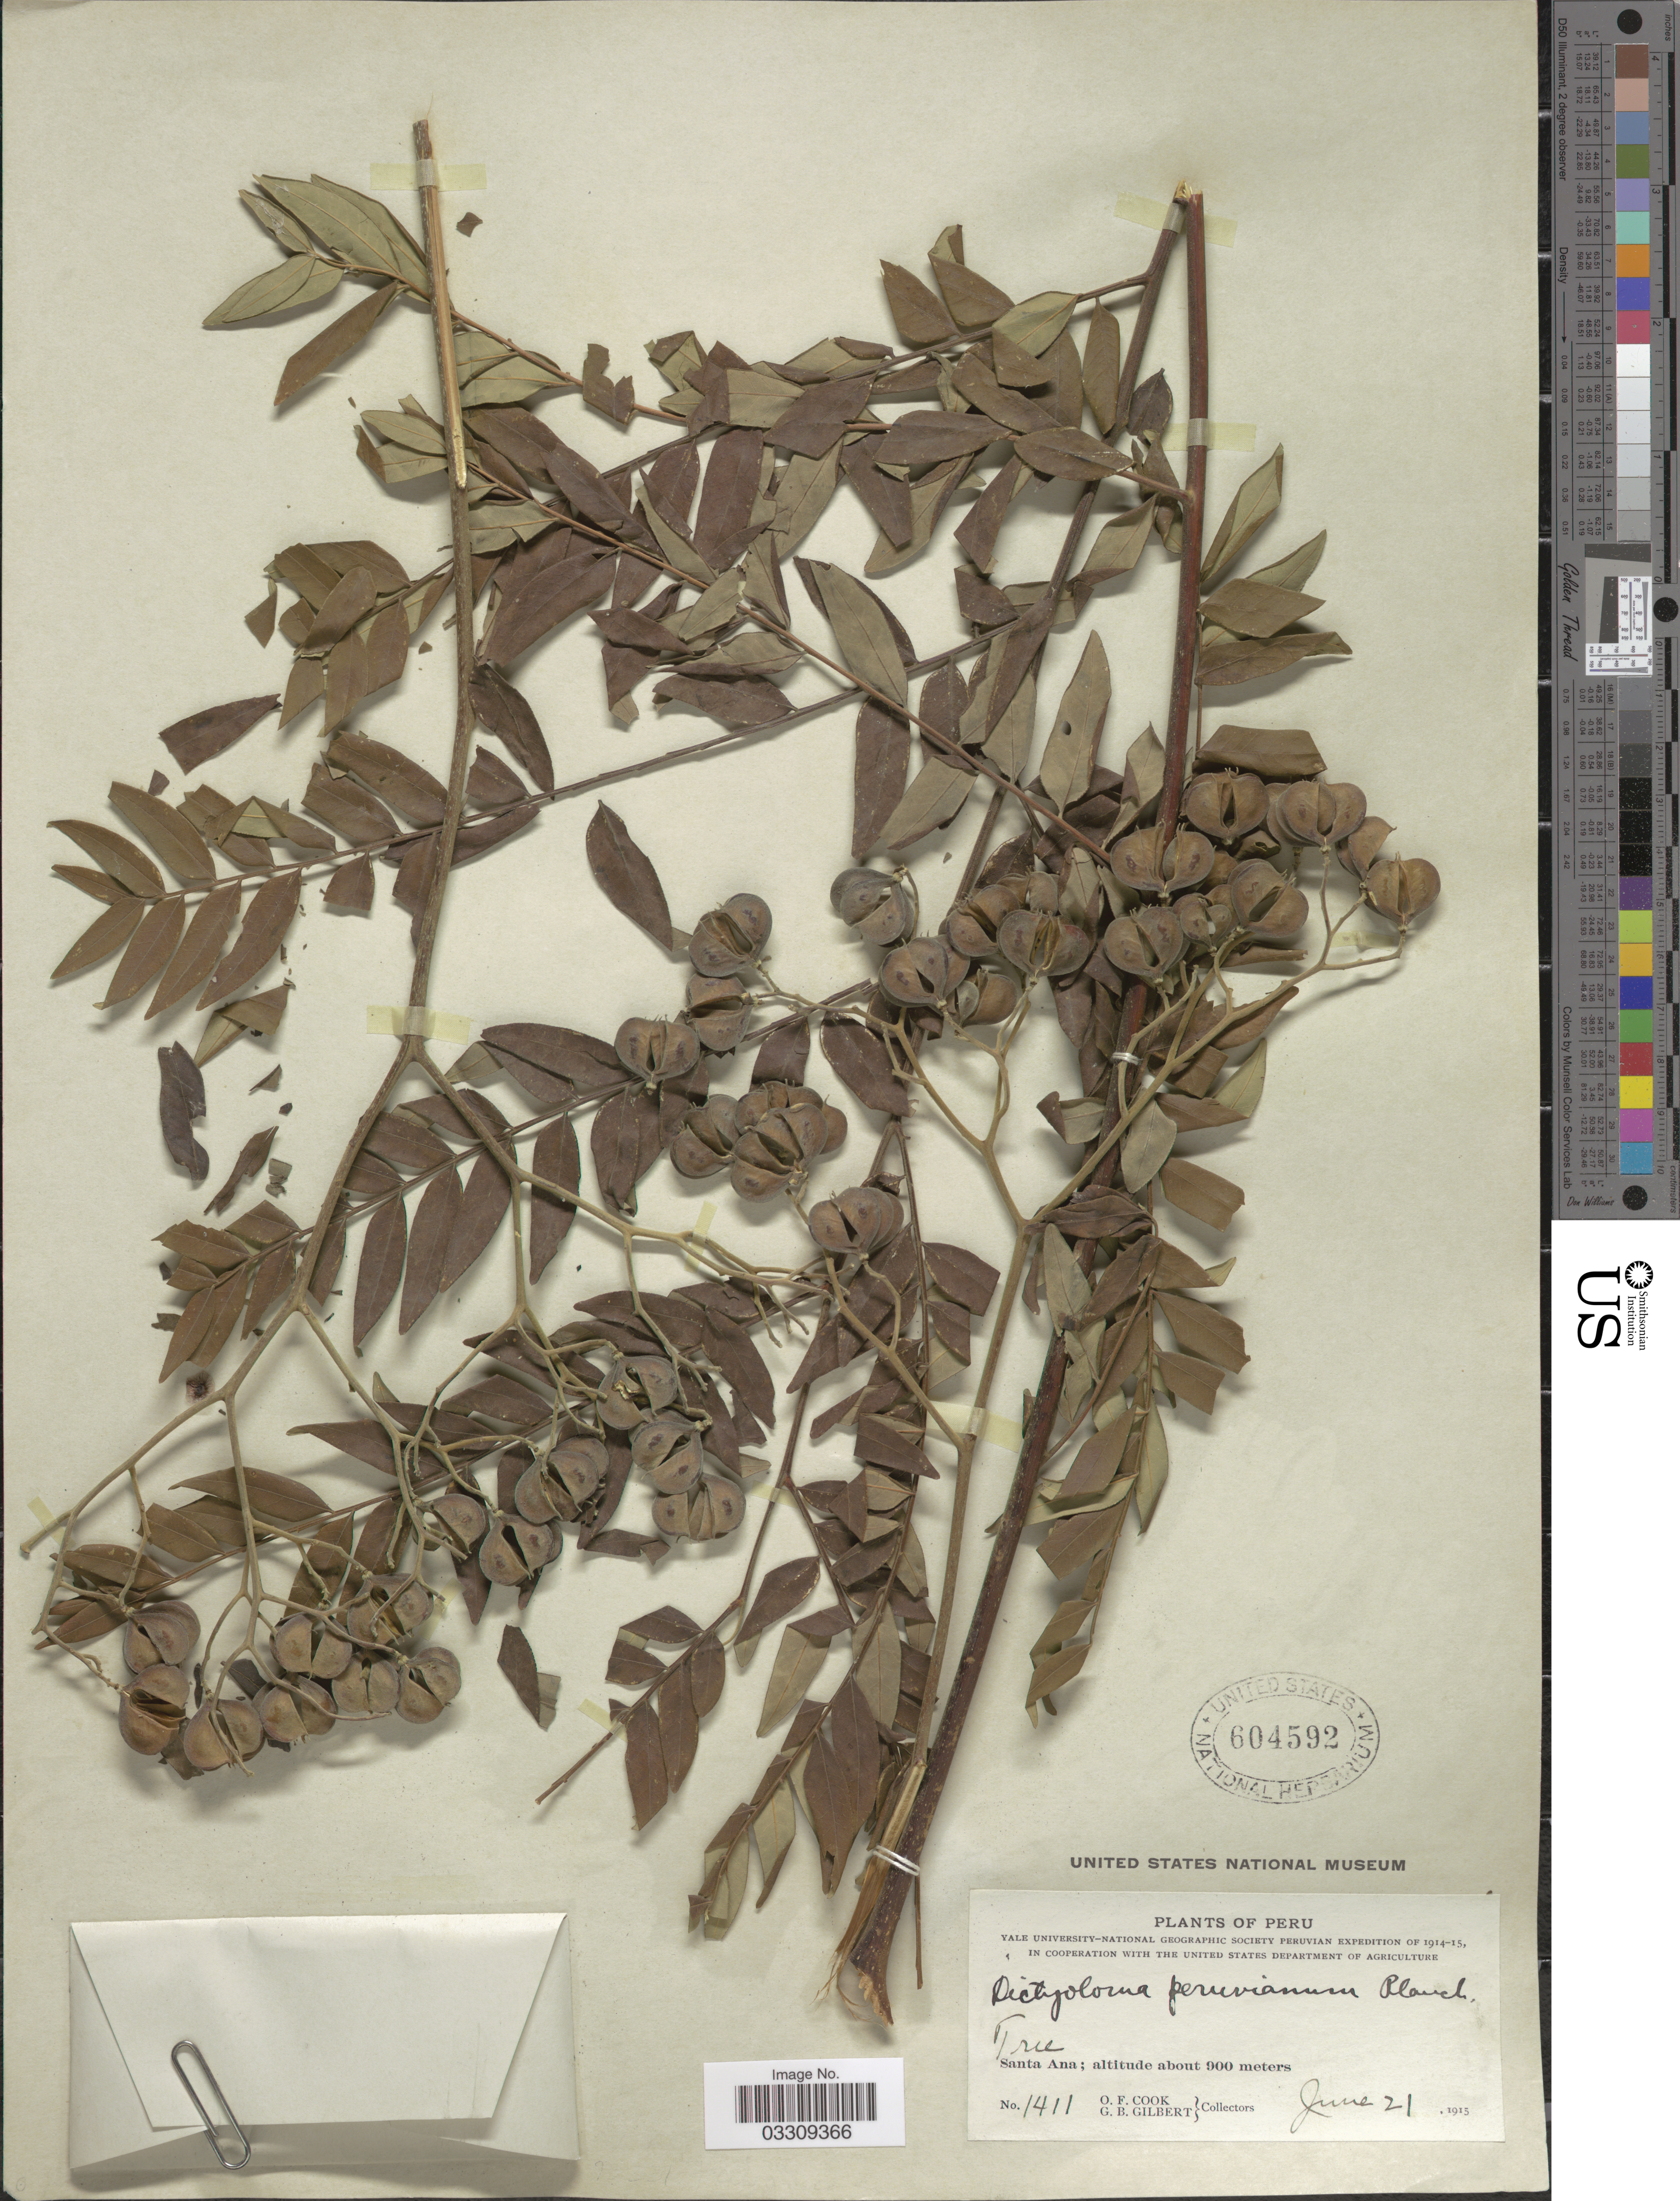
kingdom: Plantae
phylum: Tracheophyta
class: Magnoliopsida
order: Sapindales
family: Rutaceae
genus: Dictyoloma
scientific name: Dictyoloma peruvianum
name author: Planch.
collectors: O. F. Cook & G. B. Gilbert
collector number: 1411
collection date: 1915-06-21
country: Peru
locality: Santa Ana.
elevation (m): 900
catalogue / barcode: US 604592